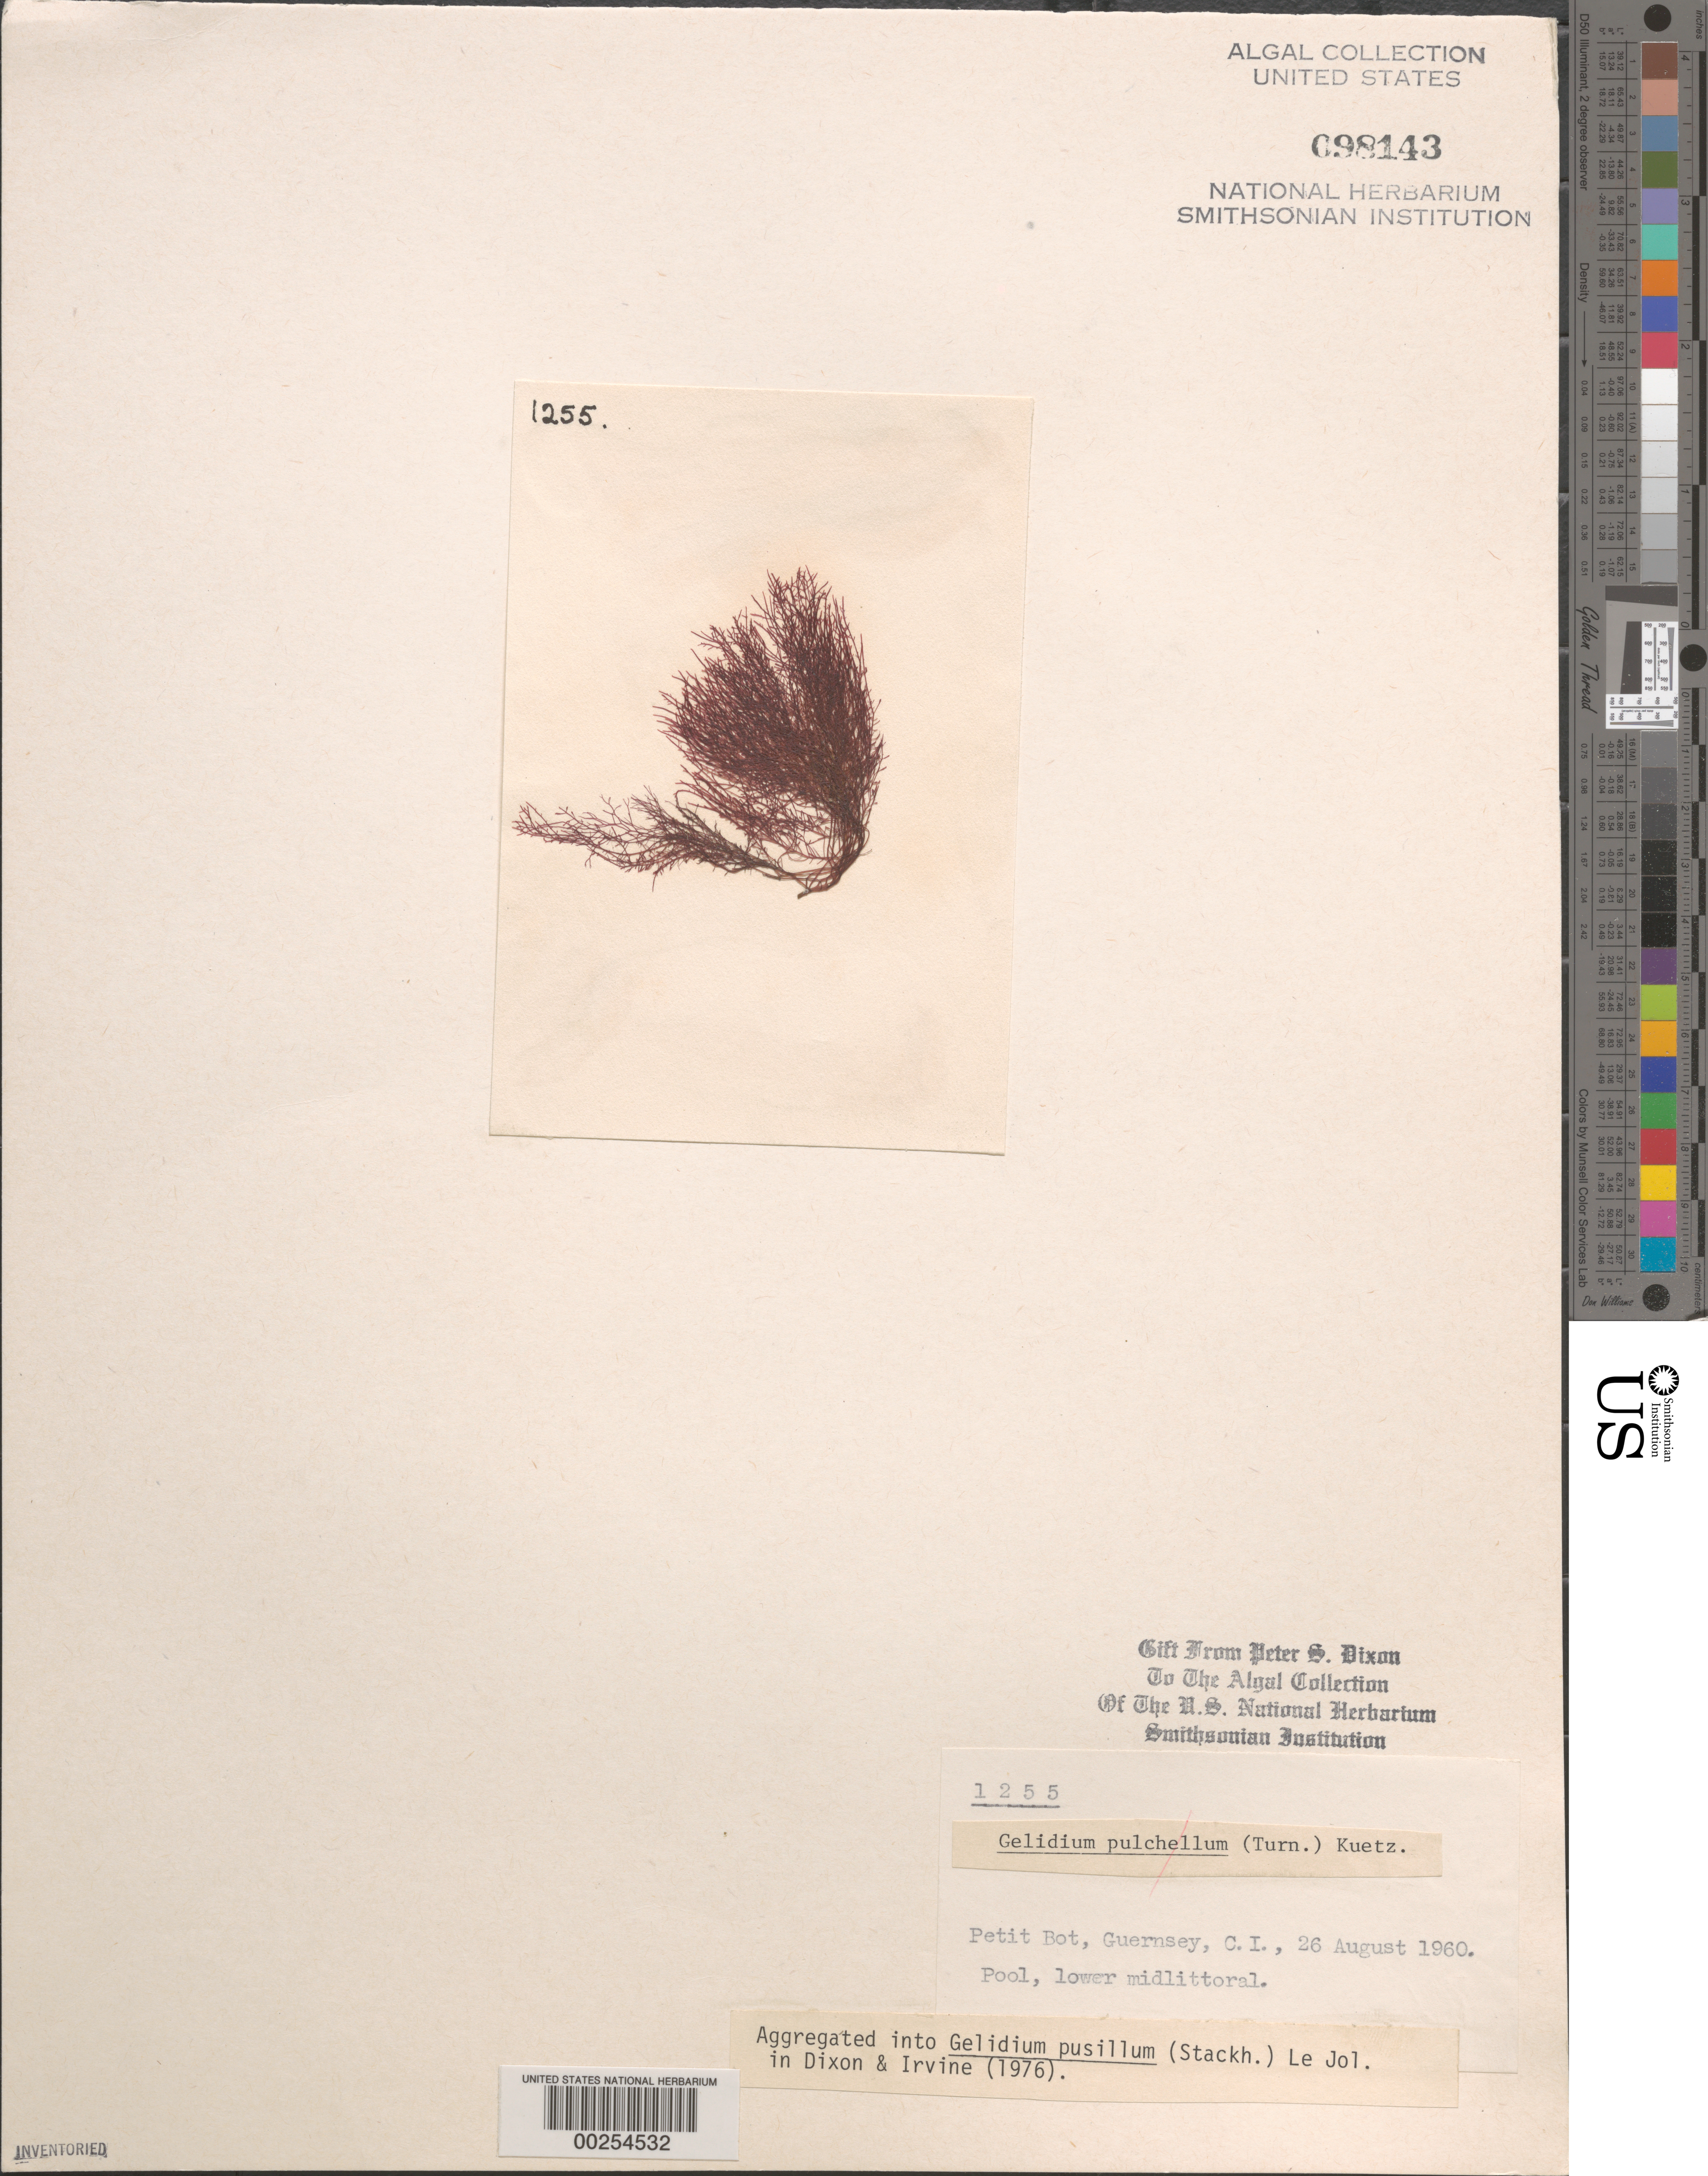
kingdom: Plantae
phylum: Rhodophyta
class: Florideophyceae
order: Gelidiales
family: Gelidiaceae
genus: Gelidium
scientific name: Gelidium pusillum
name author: (Stackh.) Le Jol.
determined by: Dixon, P. S.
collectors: P. S. Dixon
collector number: PSD 1255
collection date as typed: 26 Aug 1960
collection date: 1960-08-26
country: United Kingdom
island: Guernsey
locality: Petit Bot. Bailiwick of Guernsey.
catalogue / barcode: US 98143